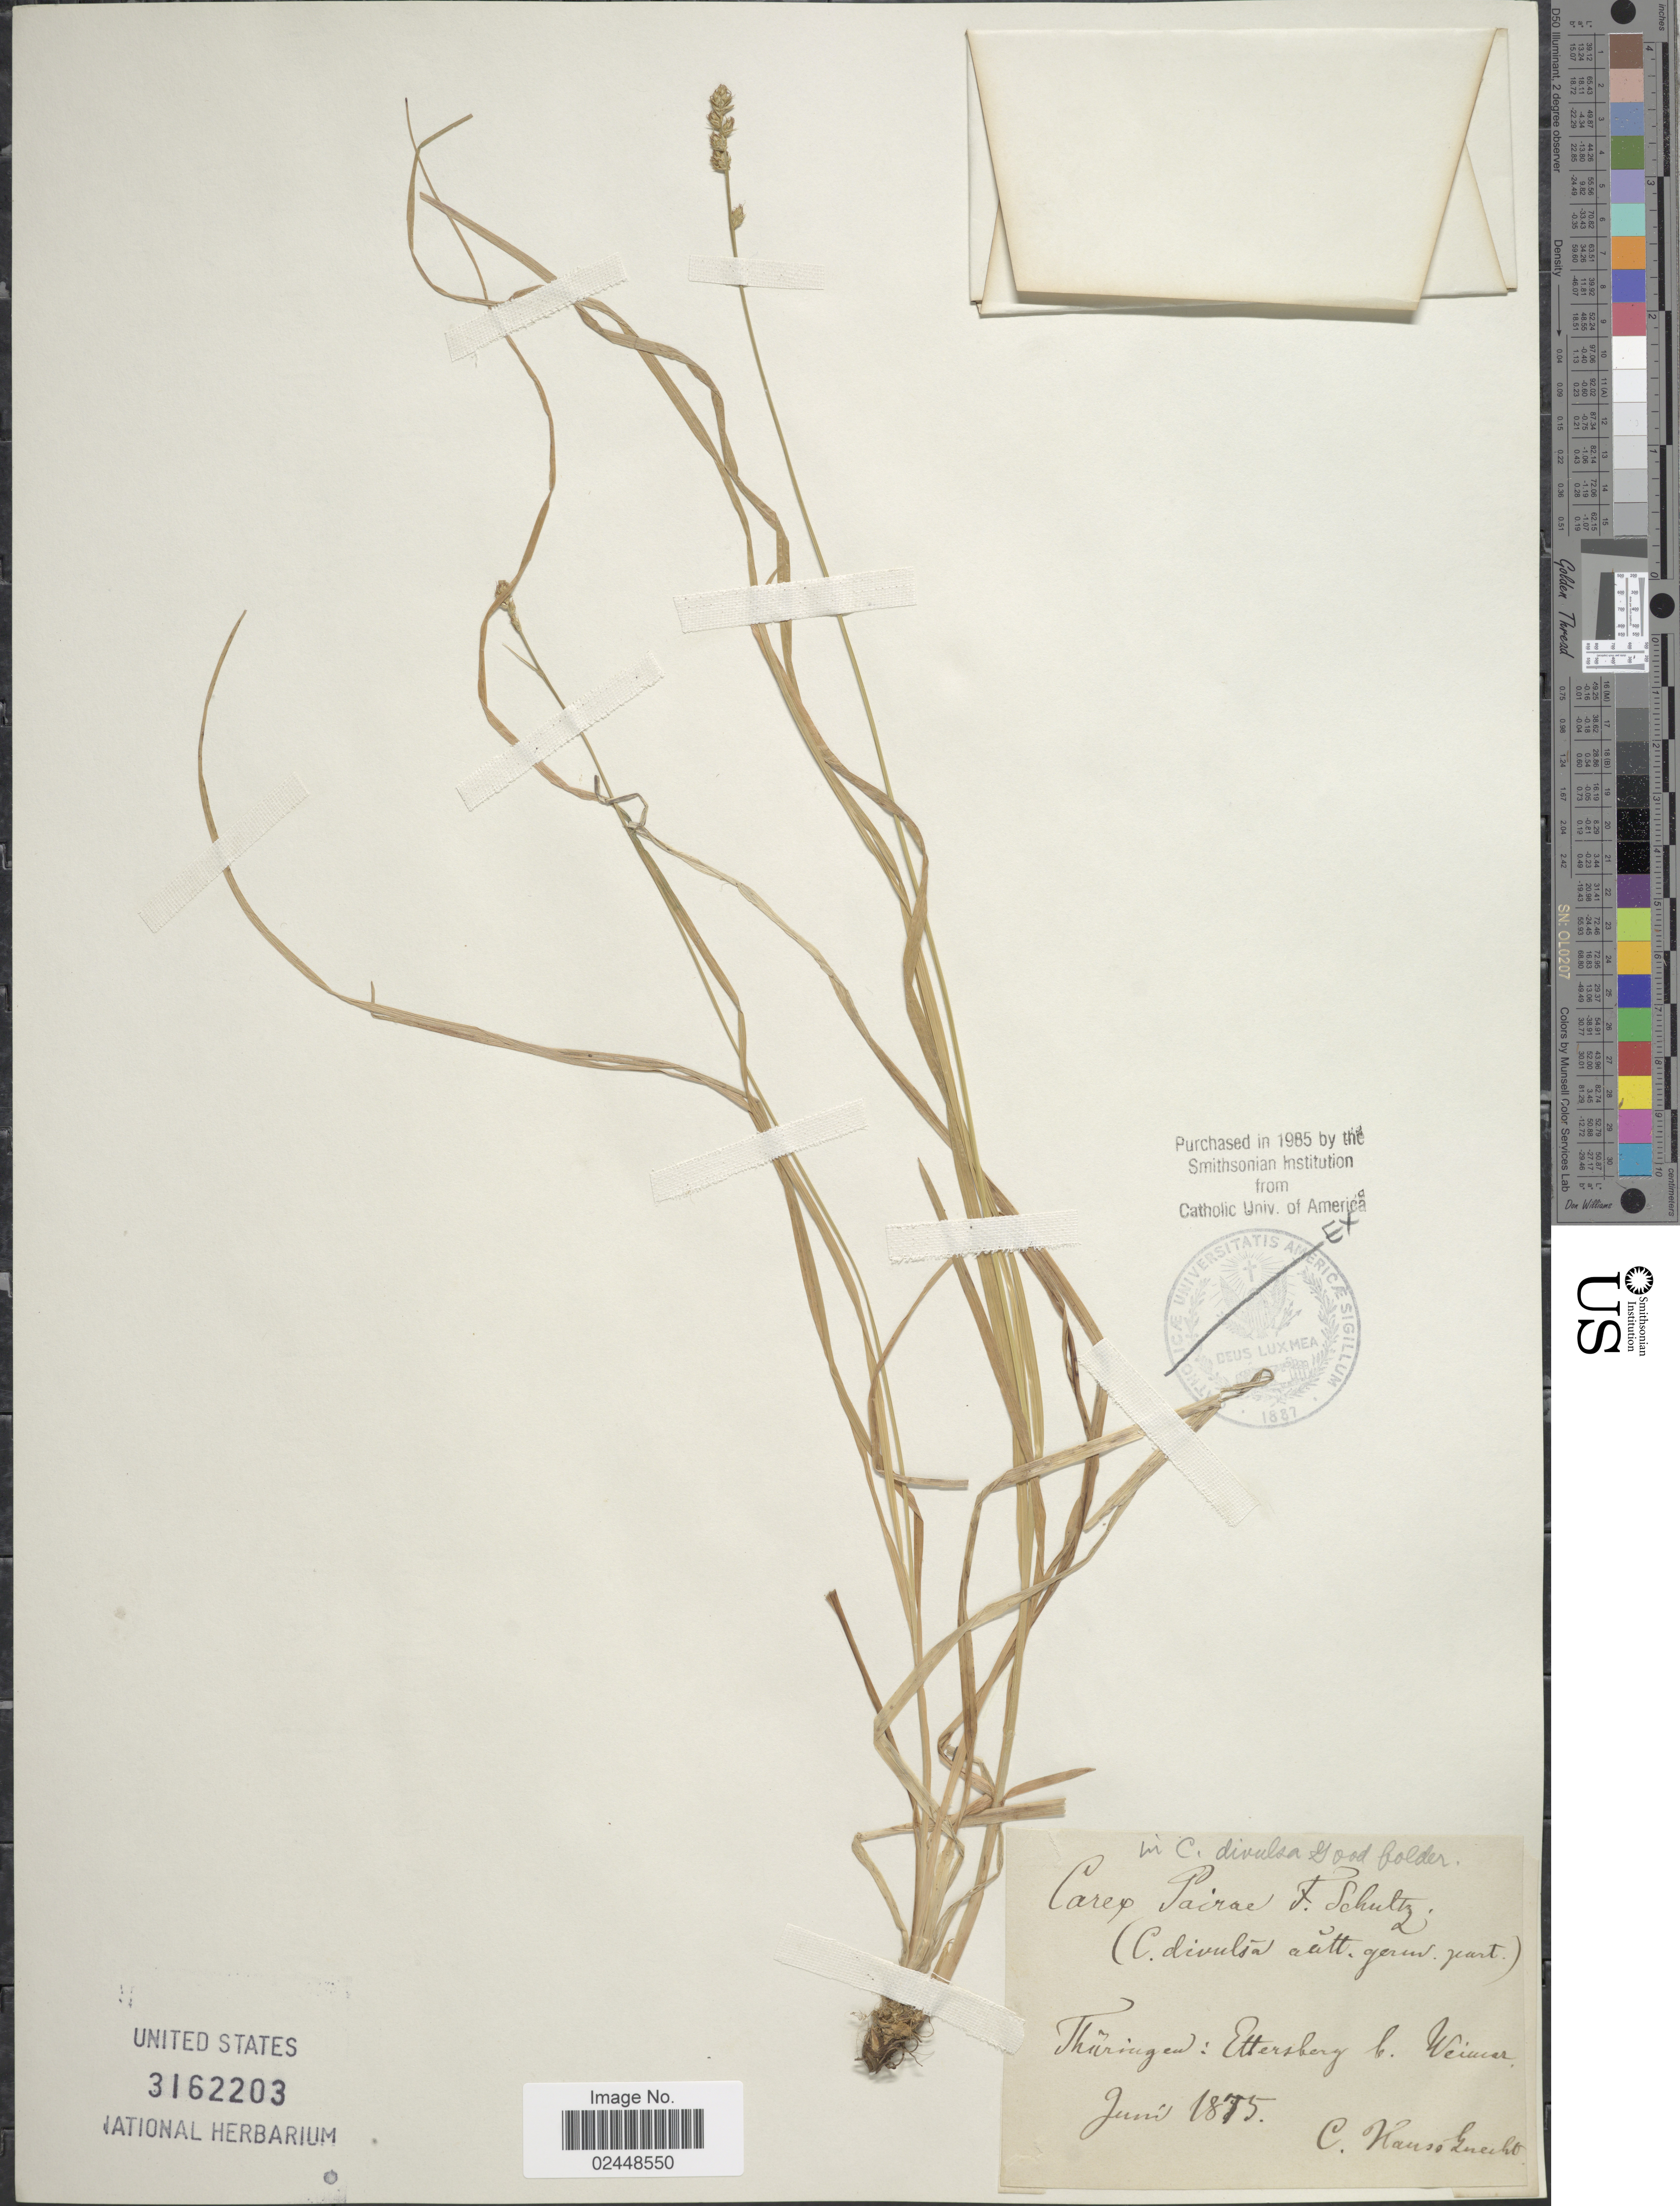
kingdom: Plantae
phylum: Tracheophyta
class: Liliopsida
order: Poales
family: Cyperaceae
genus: Carex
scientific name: Carex divulsa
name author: Stokes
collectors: C. Guecht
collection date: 1875-06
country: Germany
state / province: Thuringia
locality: Thuringen: Ettersberg b. Weimar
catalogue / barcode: US 3162203